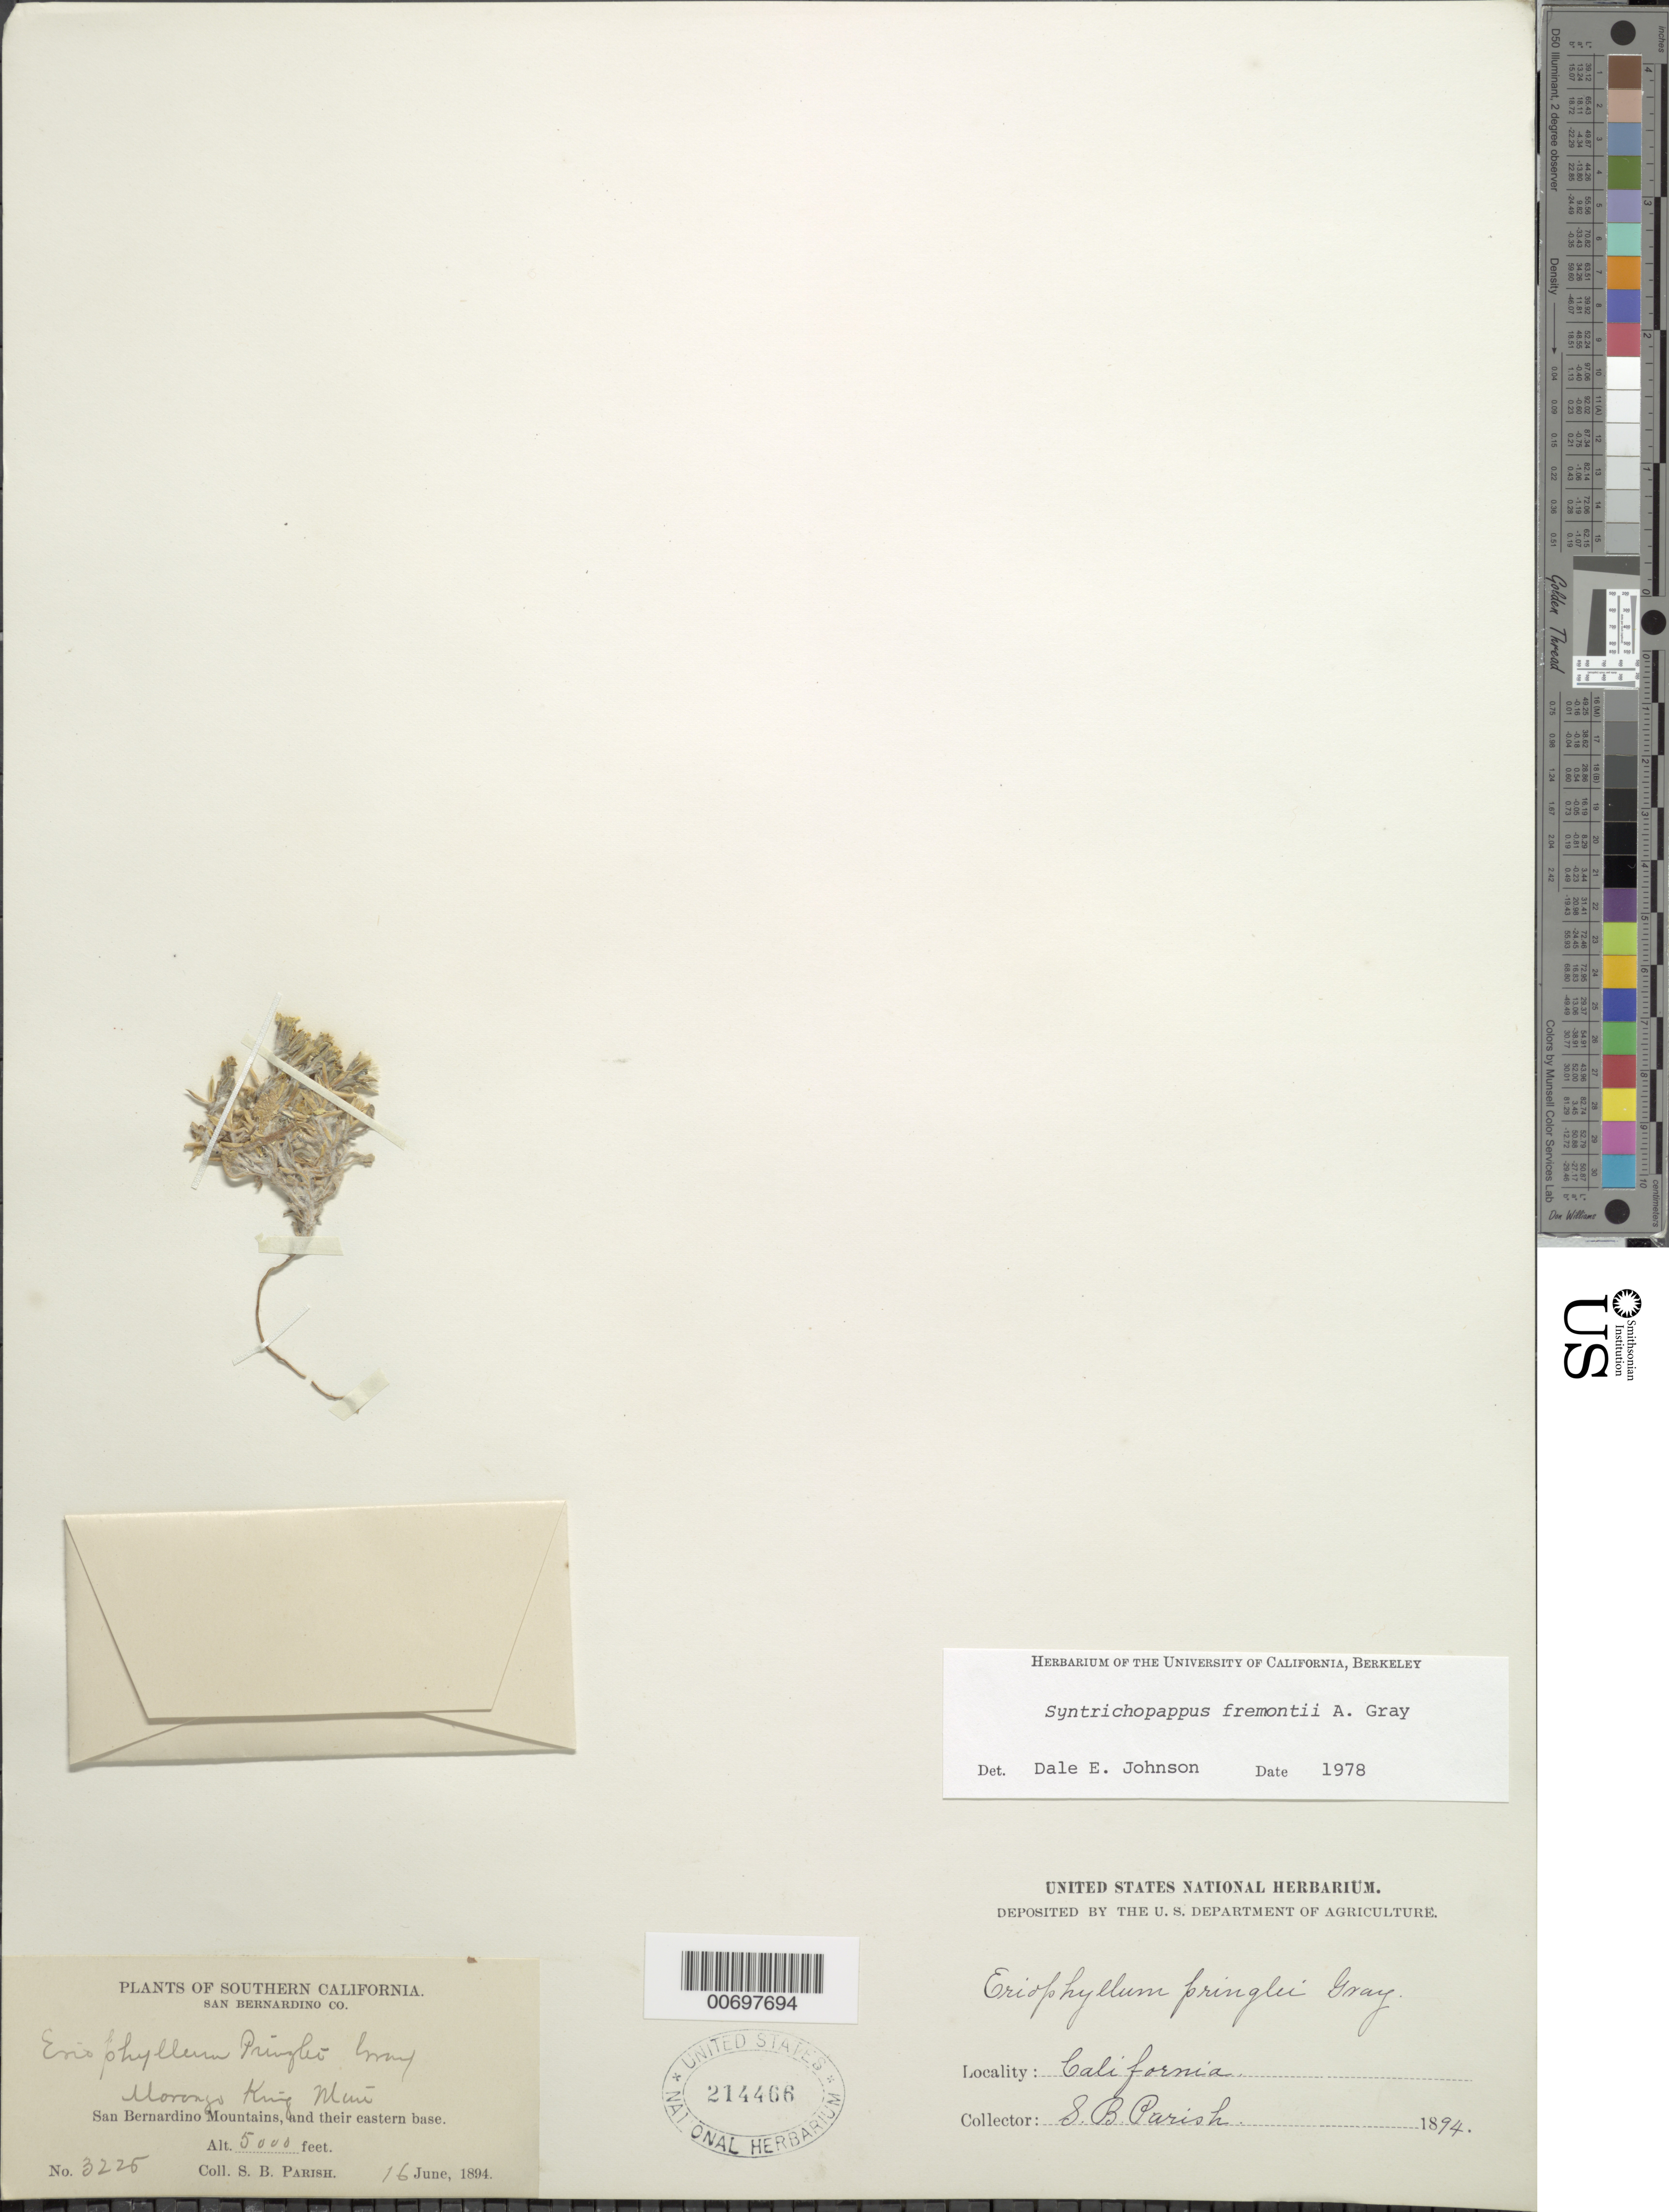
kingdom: Plantae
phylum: Tracheophyta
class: Magnoliopsida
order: Asterales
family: Asteraceae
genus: Syntrichopappus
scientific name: Syntrichopappus fremontii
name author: A. Gray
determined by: Johnson, D. E.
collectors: S. B. Parish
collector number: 3225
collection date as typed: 16 Jun 1894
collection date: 1894-06-16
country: United States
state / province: California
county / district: San Bernardino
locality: Morongo King Mine, San Bernardino Mts., and their eastern base.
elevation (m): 1524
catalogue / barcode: US 214466